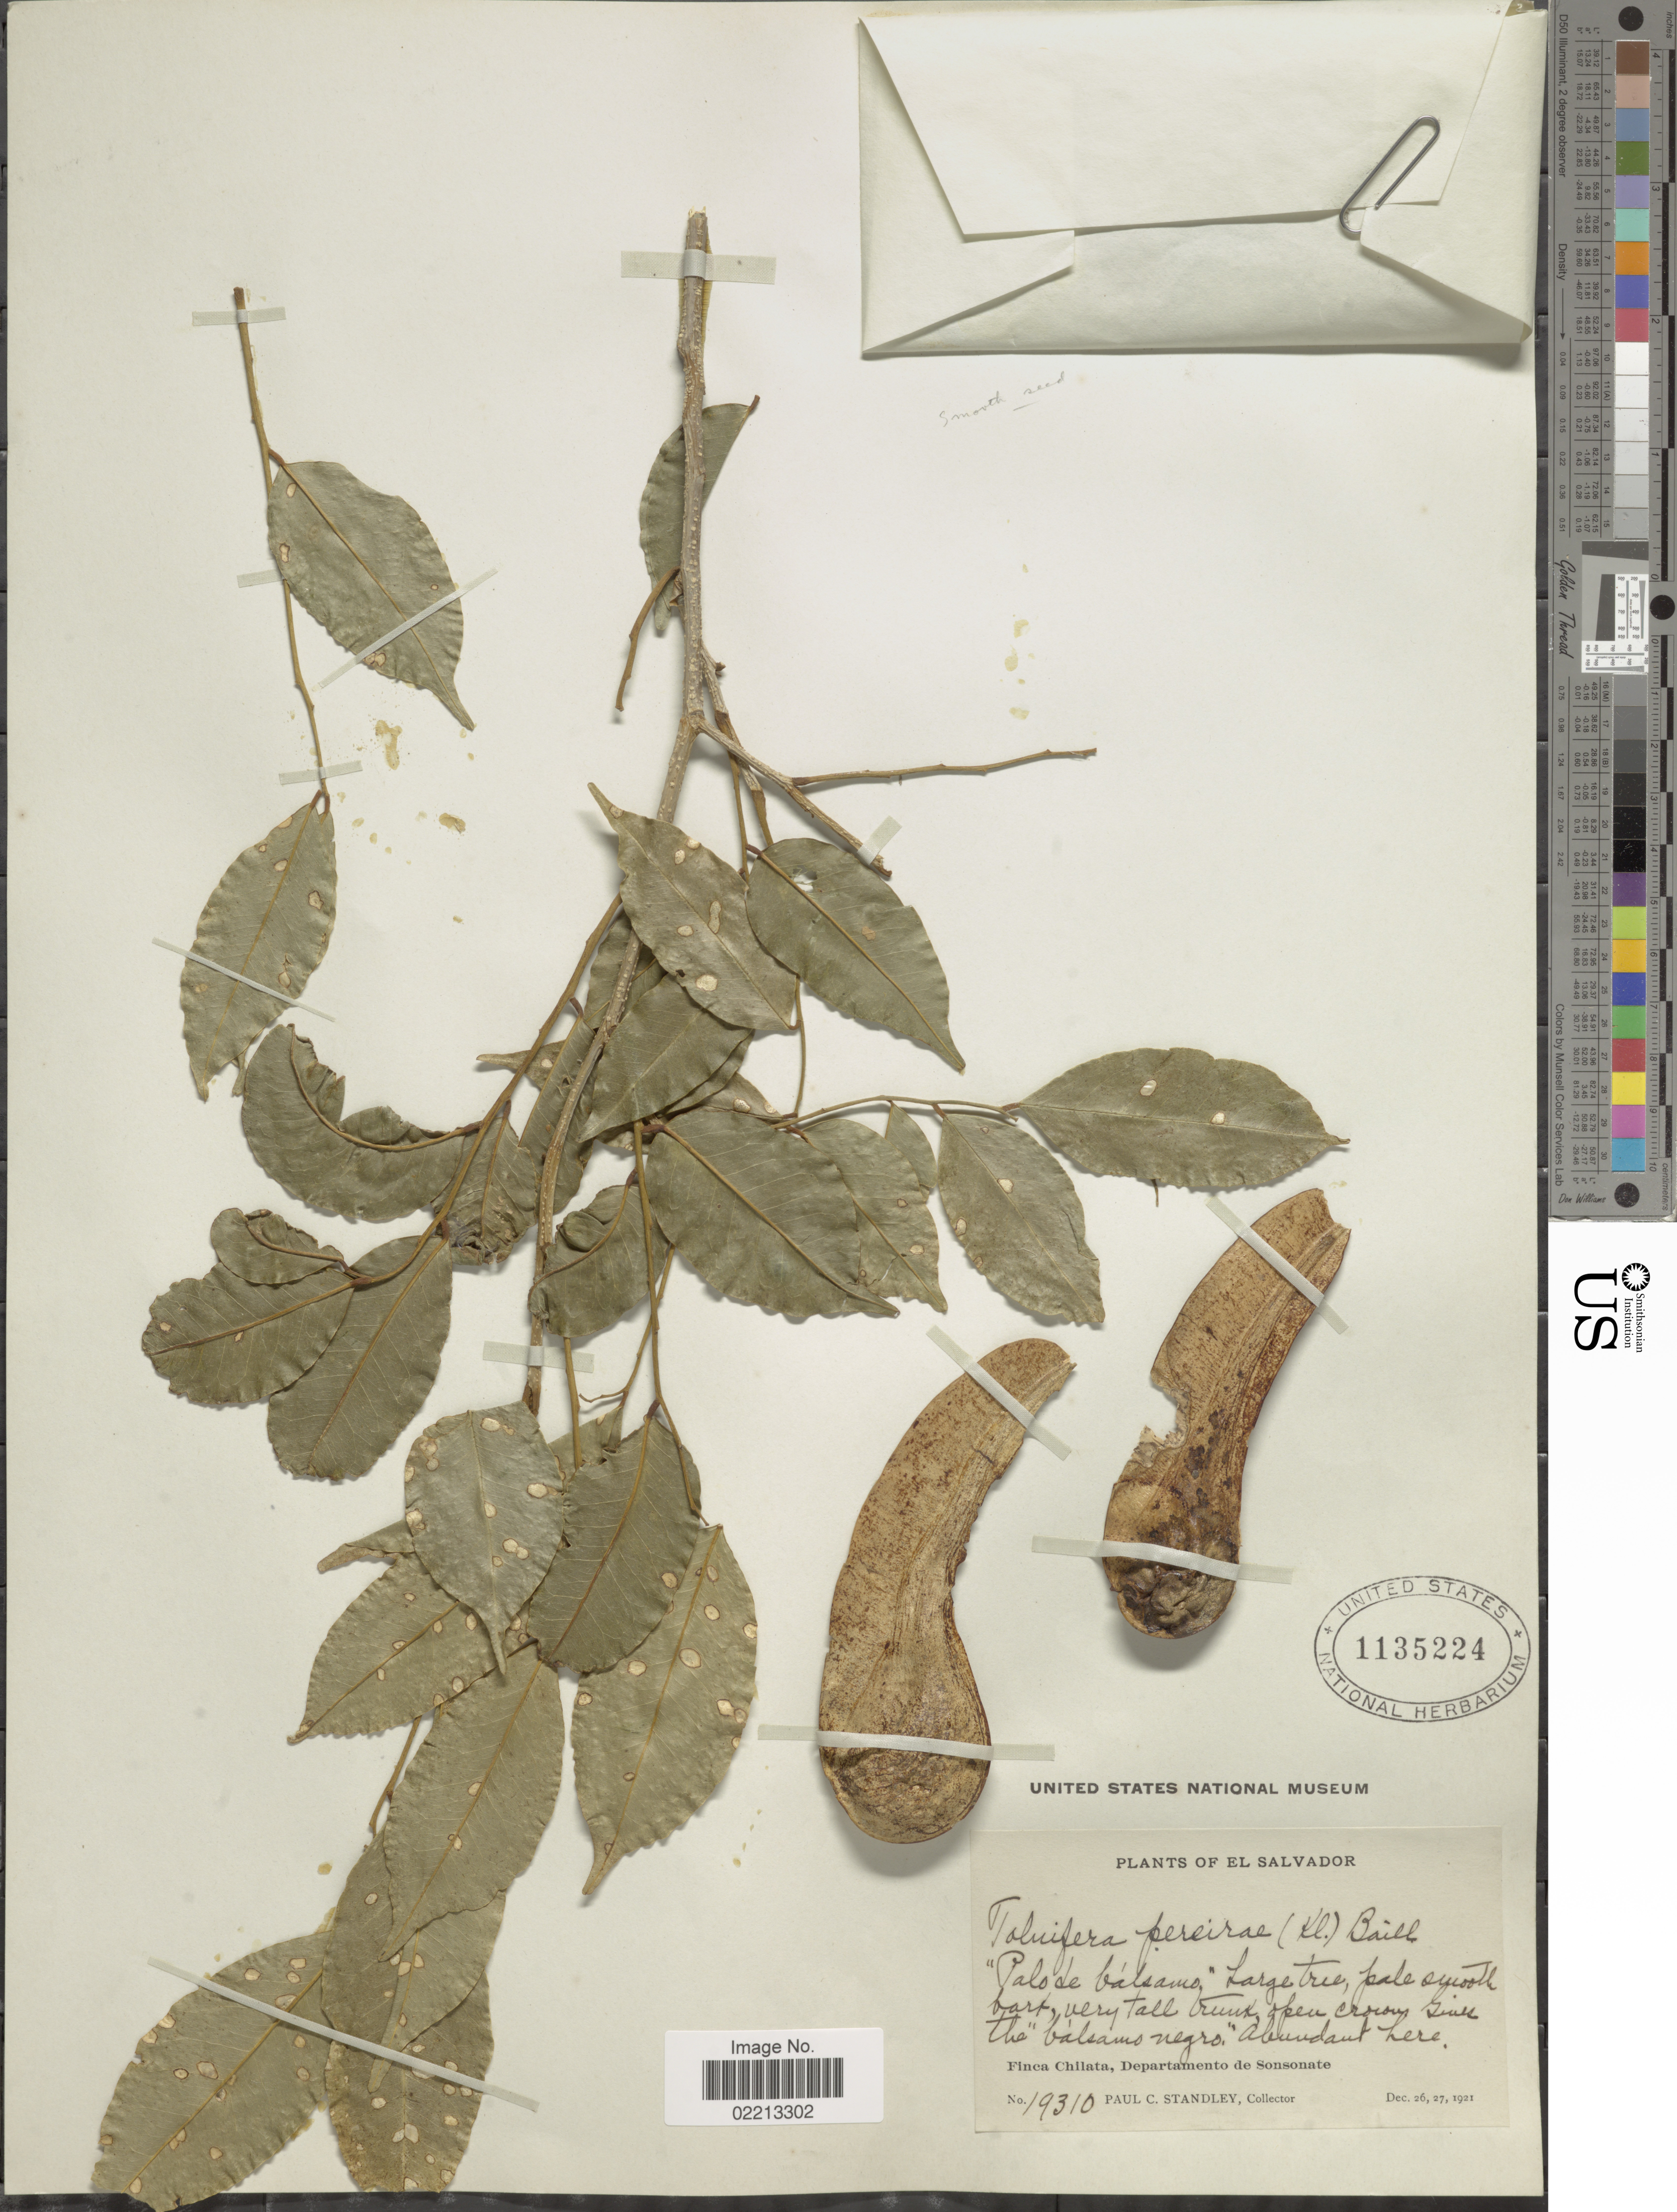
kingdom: Plantae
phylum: Tracheophyta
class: Magnoliopsida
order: Fabales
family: Fabaceae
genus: Myroxylon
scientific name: Myroxylon balsamum var. pereirae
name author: (Royle) Harms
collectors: P. C. Standley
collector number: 19310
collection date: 1921-12-26/1921-12-27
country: El Salvador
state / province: Sonsonate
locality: Finca Chilata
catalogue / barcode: US 1135224